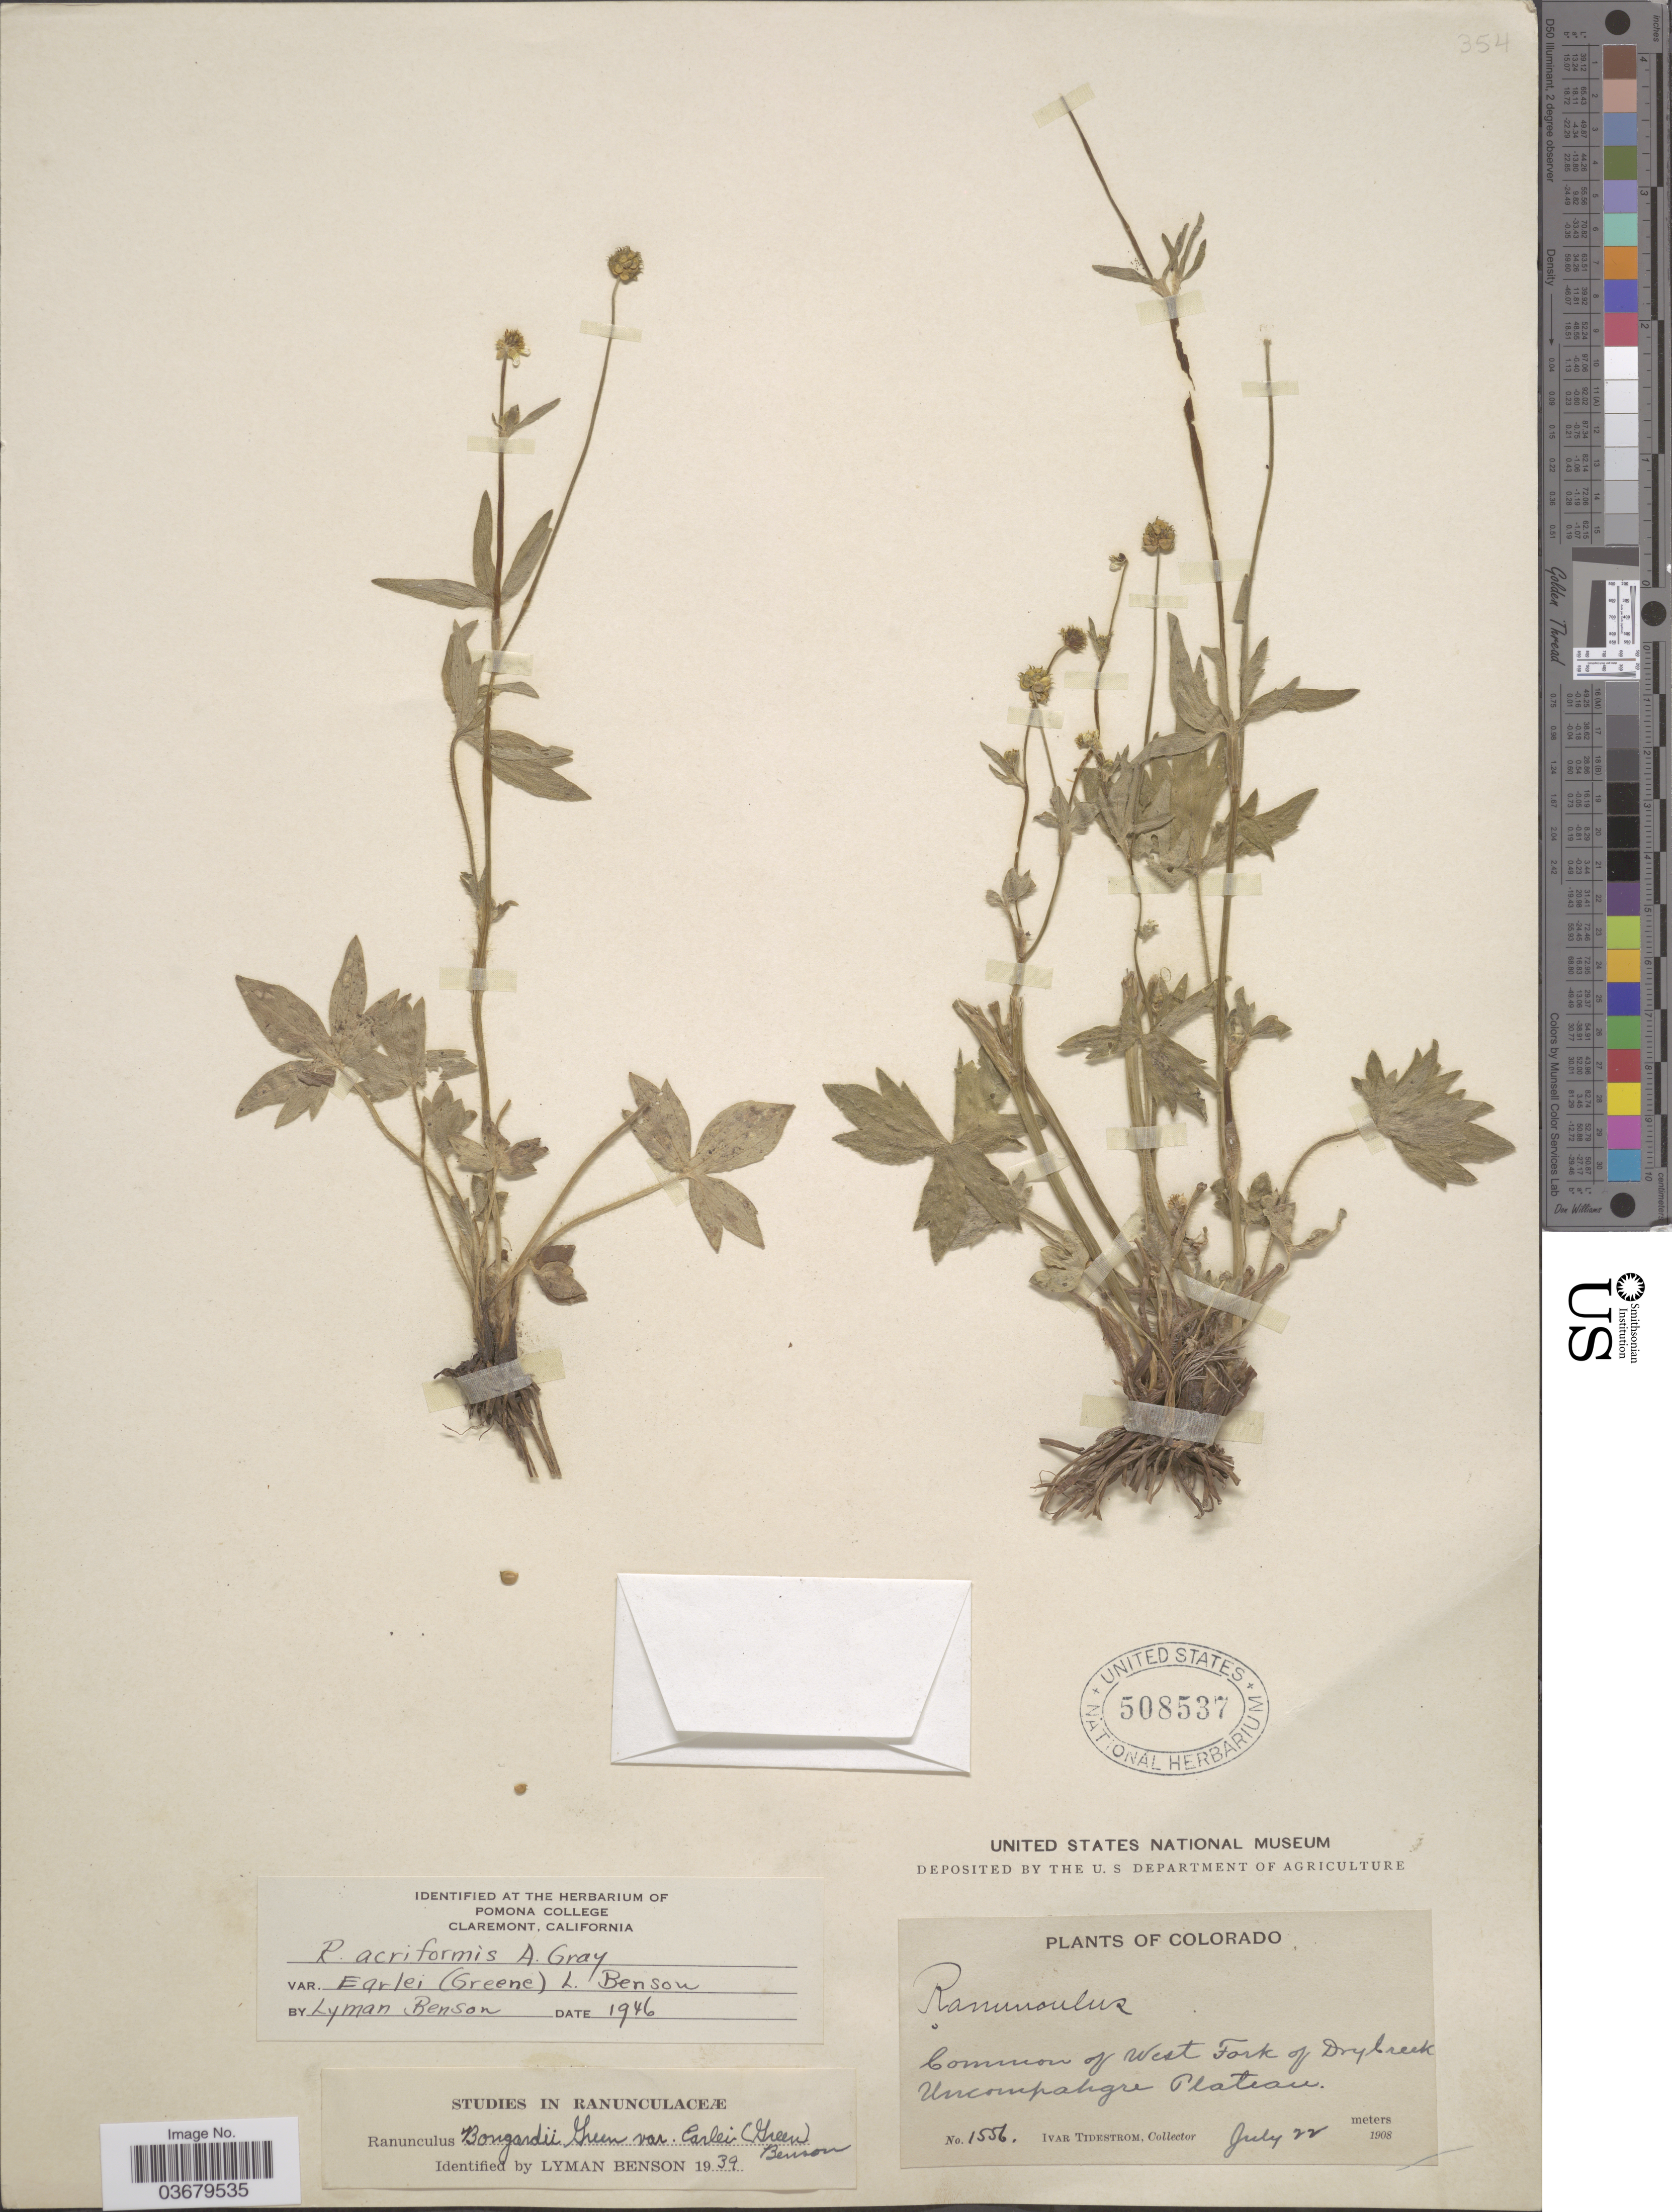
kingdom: Plantae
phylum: Tracheophyta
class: Magnoliopsida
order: Ranunculales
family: Ranunculaceae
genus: Ranunculus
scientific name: Ranunculus bongardii var. earlei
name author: (Greene) L.D. Benson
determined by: Benson, L.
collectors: I. F. Tidestrom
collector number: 1556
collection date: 1908-07-22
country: United States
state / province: Colorado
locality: West Fork of Dry Creek. Uncompahgre Plateau.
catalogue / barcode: US 508537